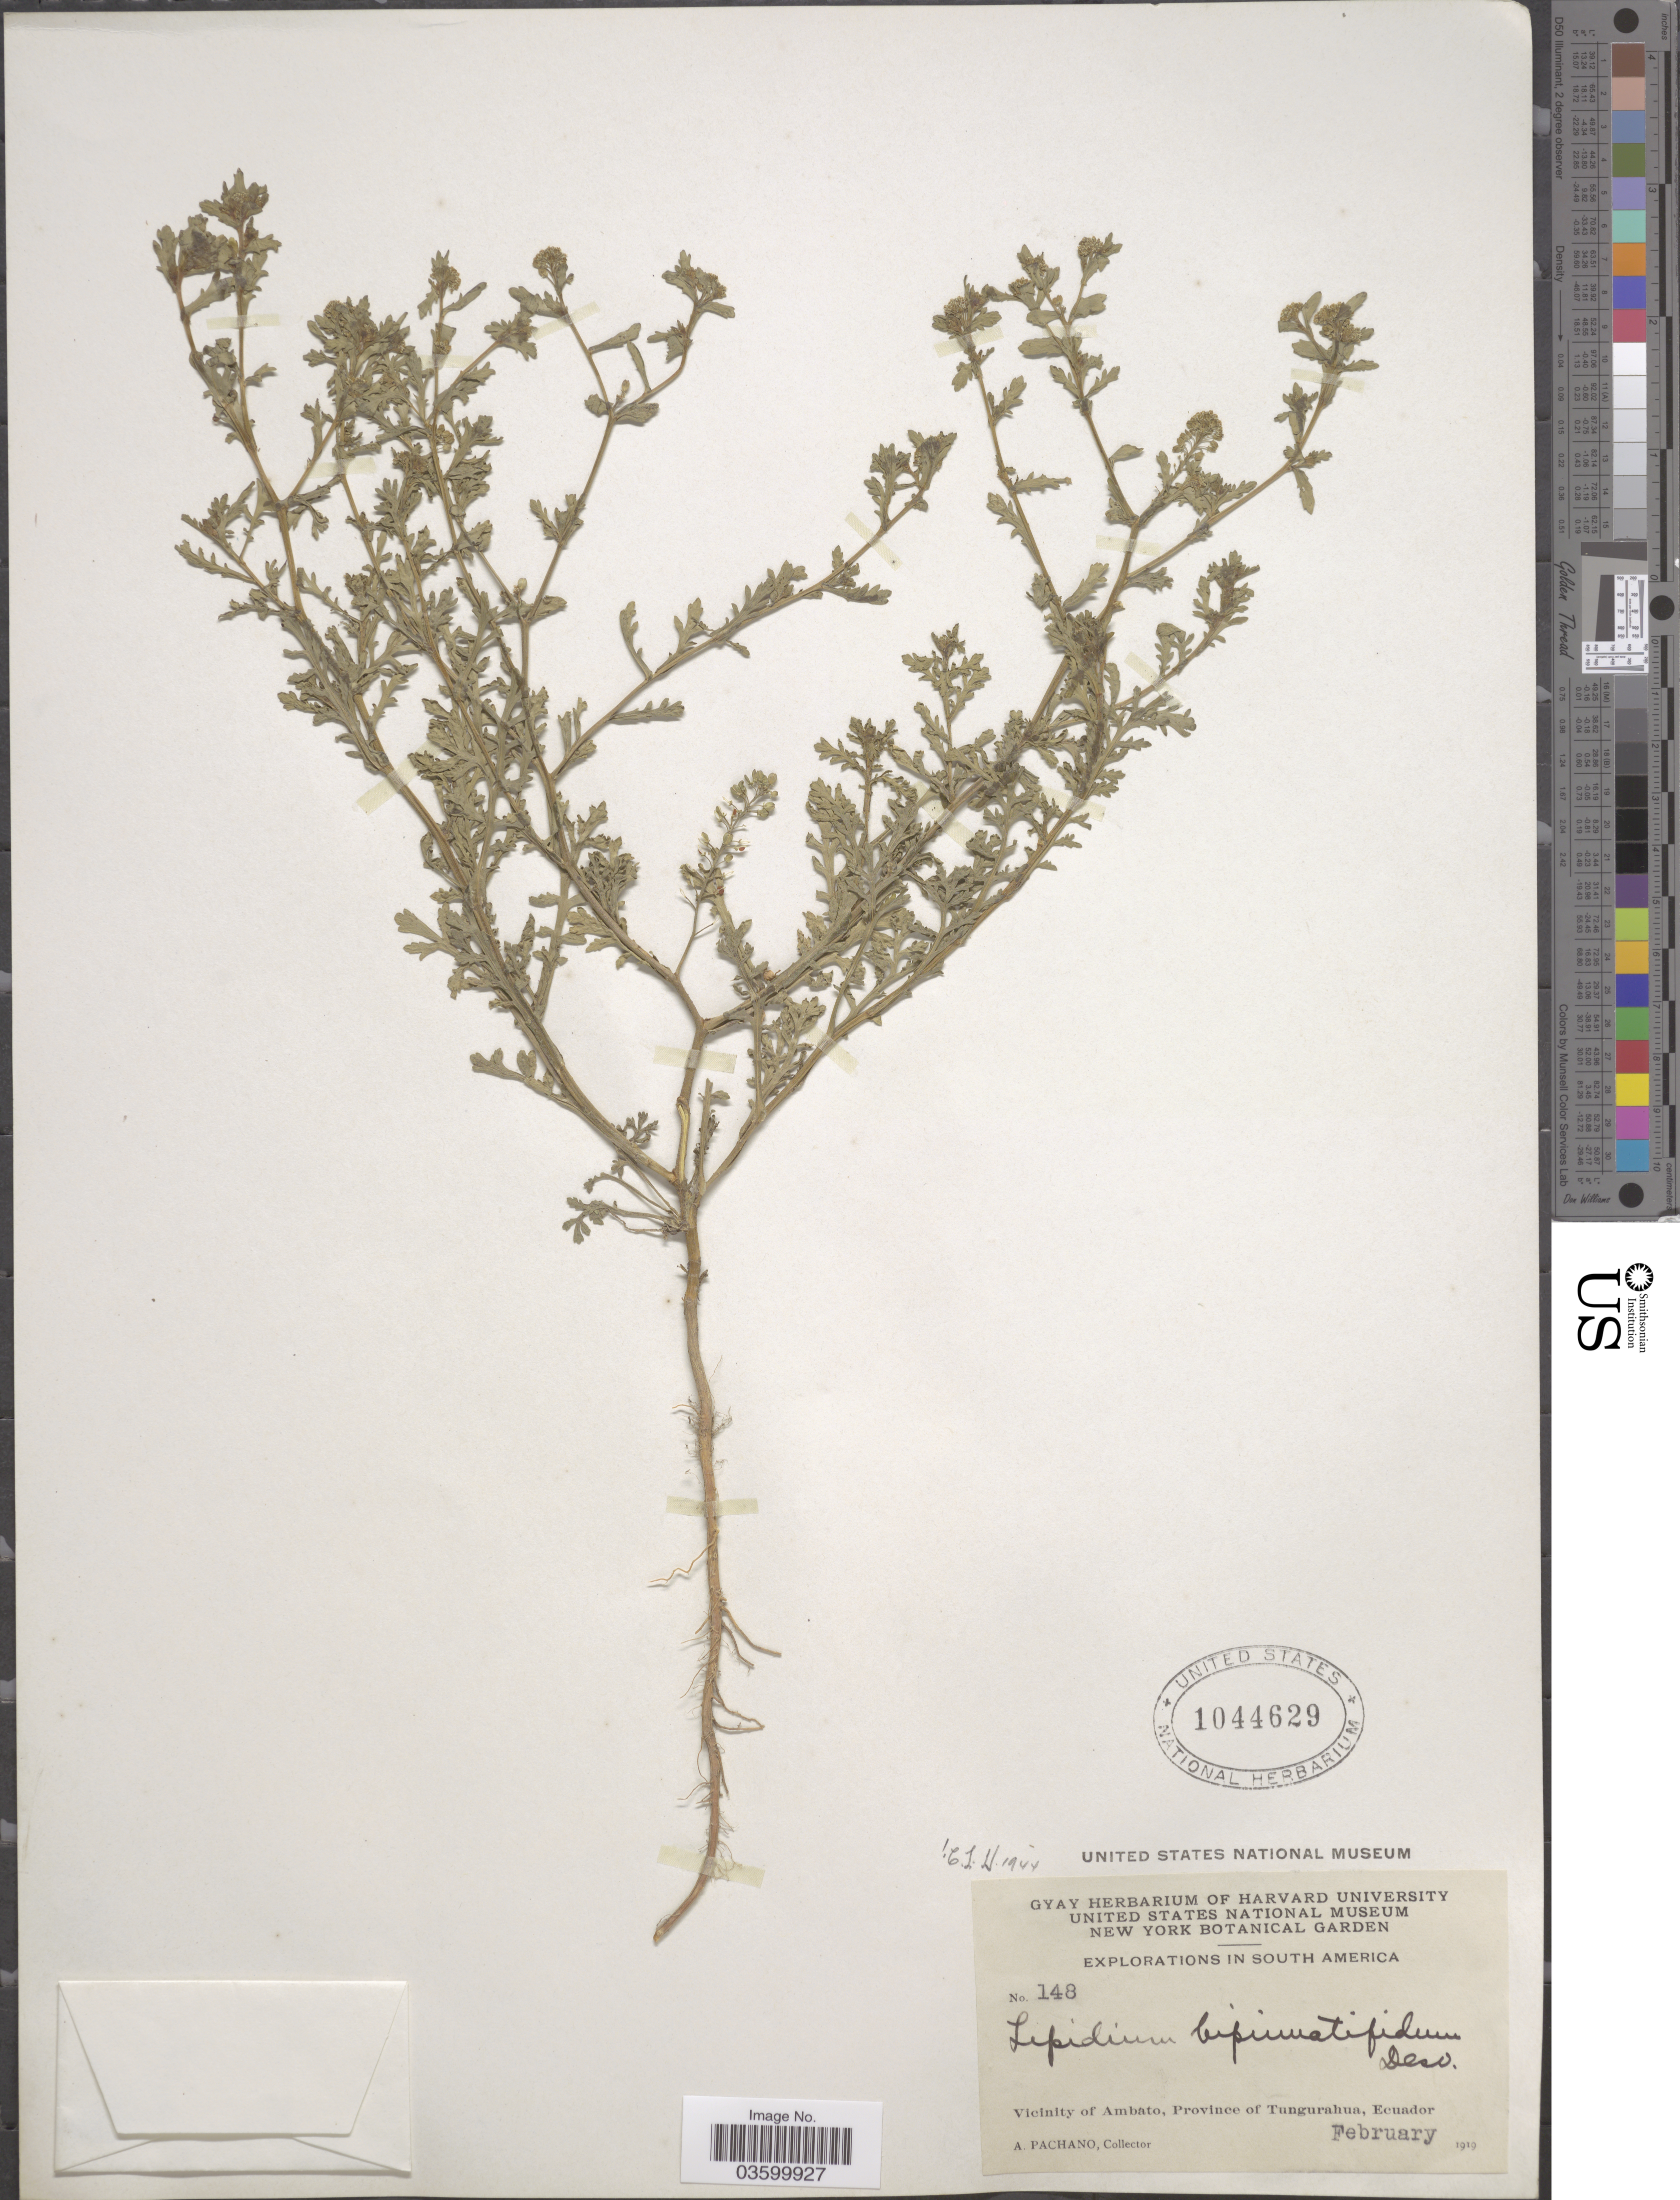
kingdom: Plantae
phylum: Tracheophyta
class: Magnoliopsida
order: Brassicales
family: Brassicaceae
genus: Lepidium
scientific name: Lepidium bipinnatifidum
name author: Desv.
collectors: A. Pachano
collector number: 148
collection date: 1919-02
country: Ecuador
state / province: Tungurahua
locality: Vicinity of Ambato.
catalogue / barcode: US 1044629